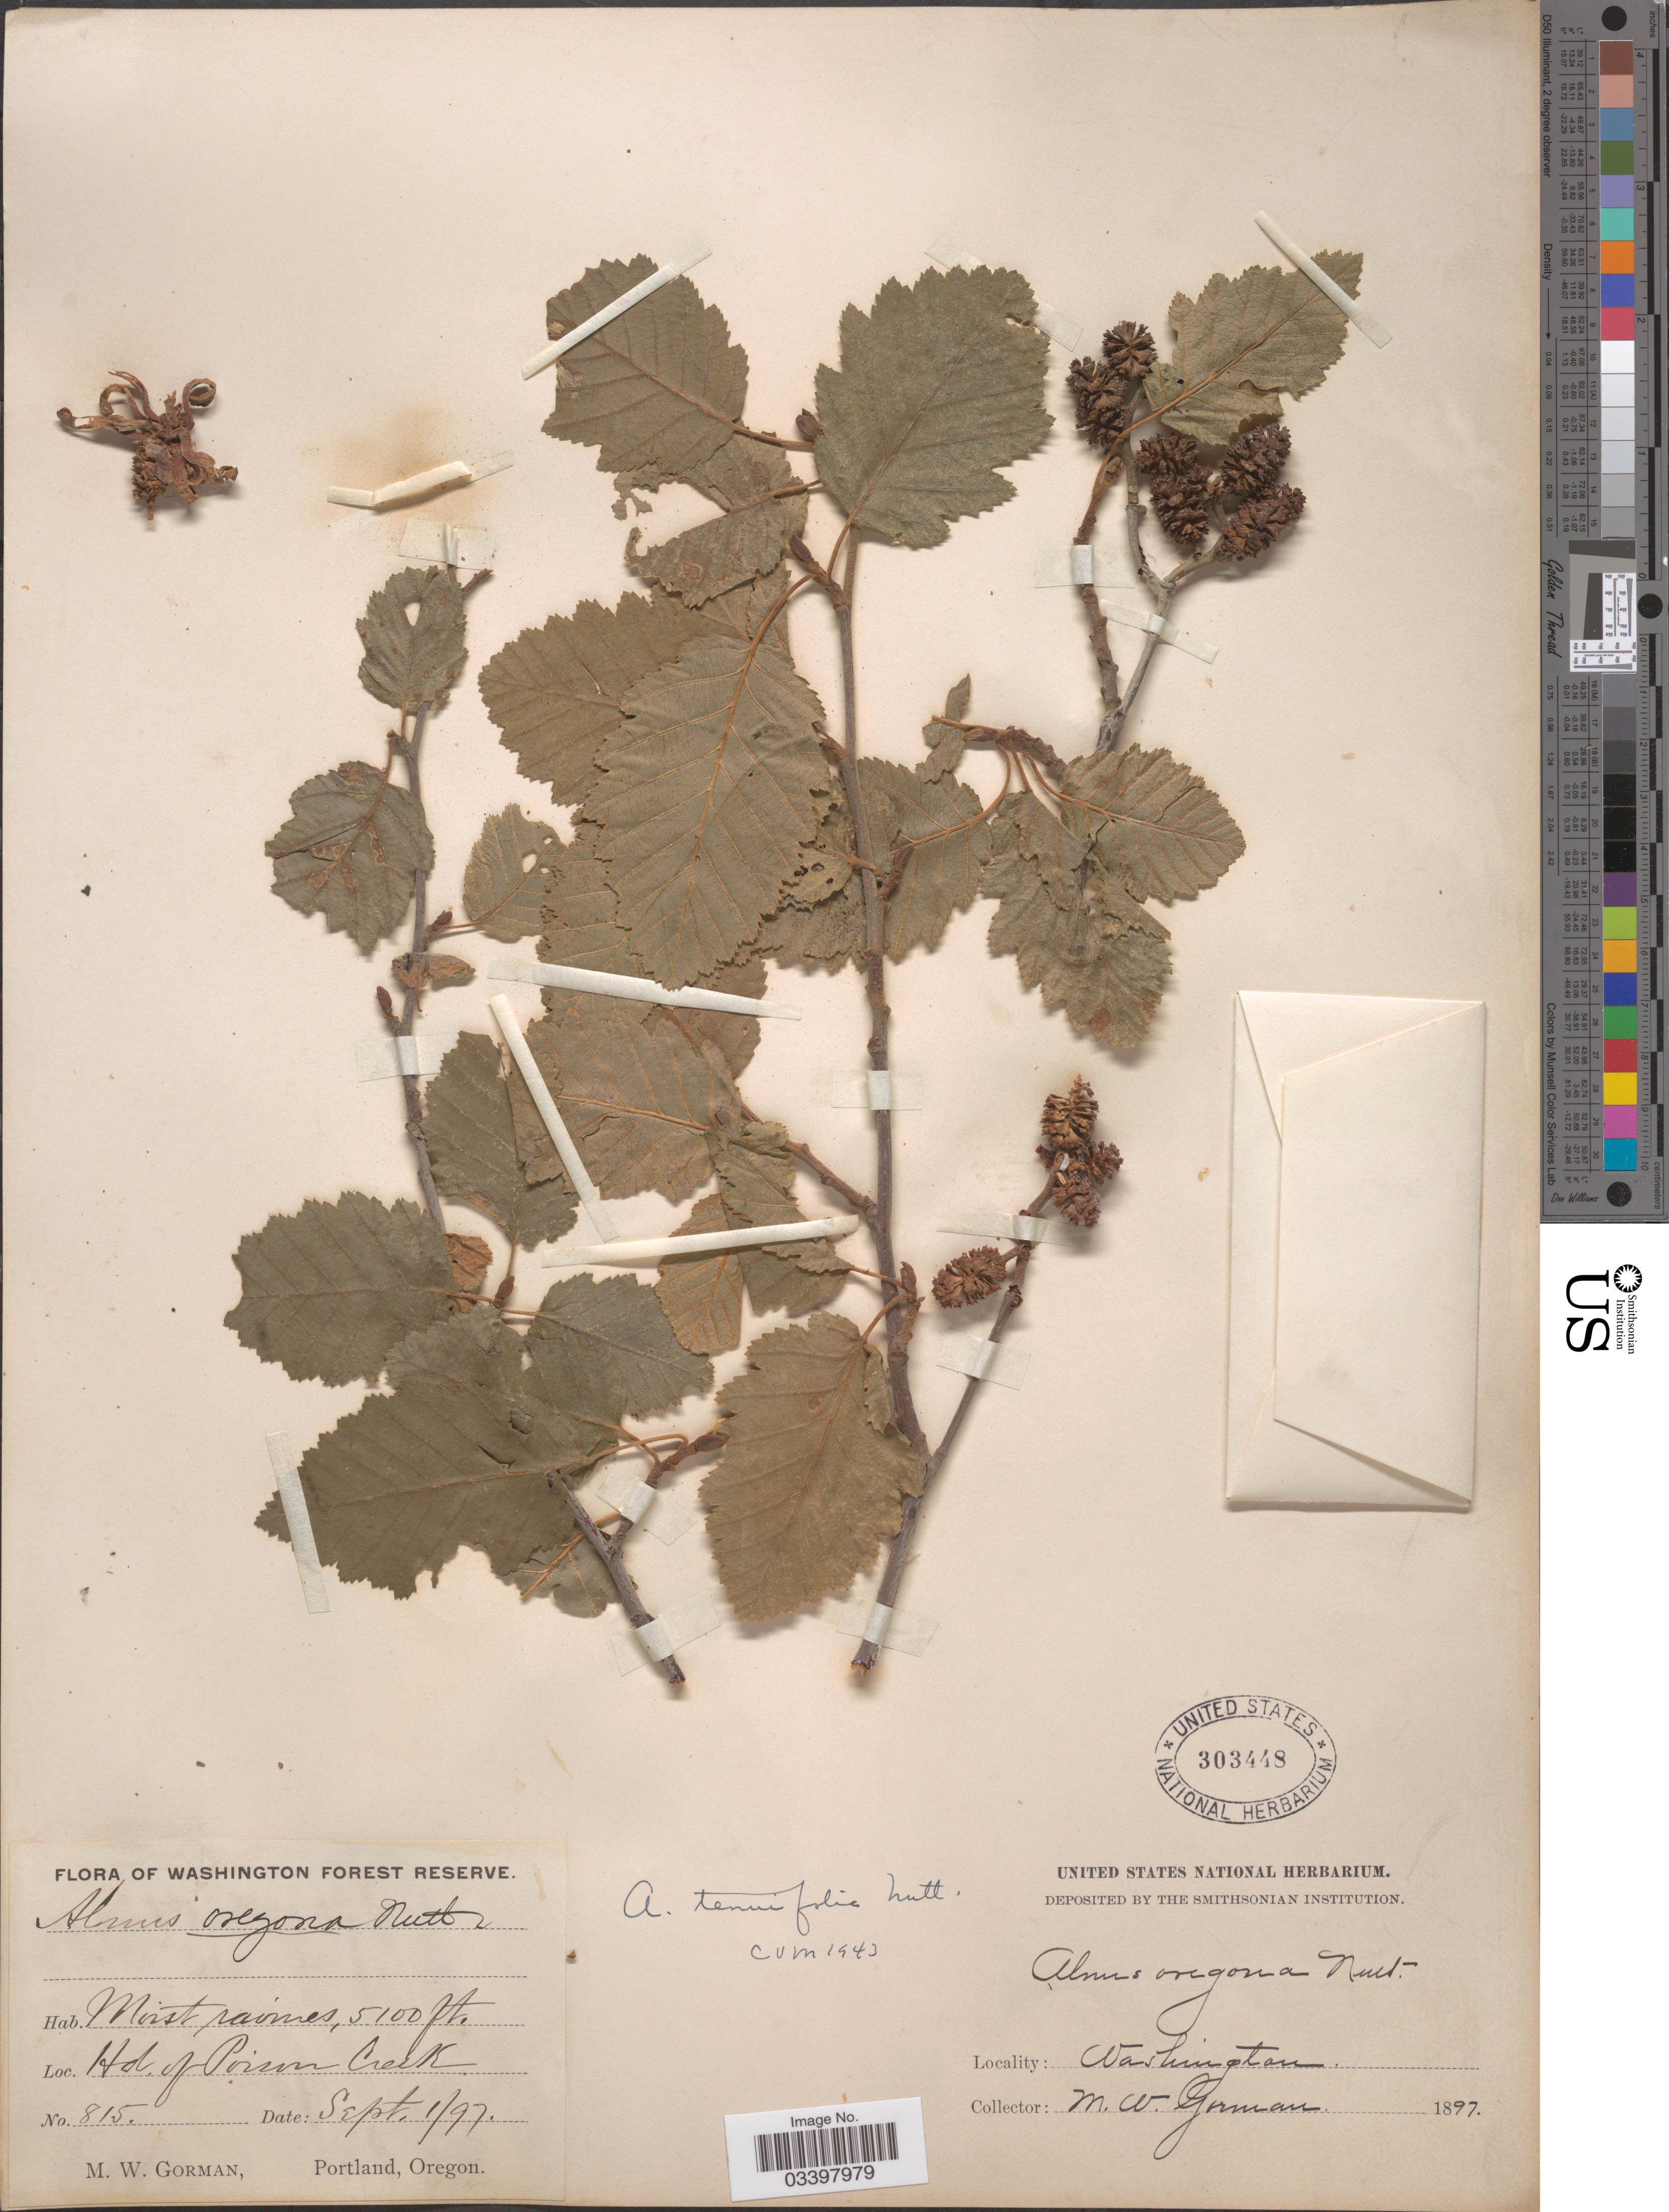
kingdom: Plantae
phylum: Tracheophyta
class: Magnoliopsida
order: Fagales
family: Betulaceae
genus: Alnus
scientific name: Alnus incana subsp. tenuifolia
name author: (Nutt.) Breitung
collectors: M. W. Gorman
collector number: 815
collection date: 1897-09-01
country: United States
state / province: Washington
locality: Washington Forest Reserve. Hd. of Poison Creek.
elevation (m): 1554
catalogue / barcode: US 303448